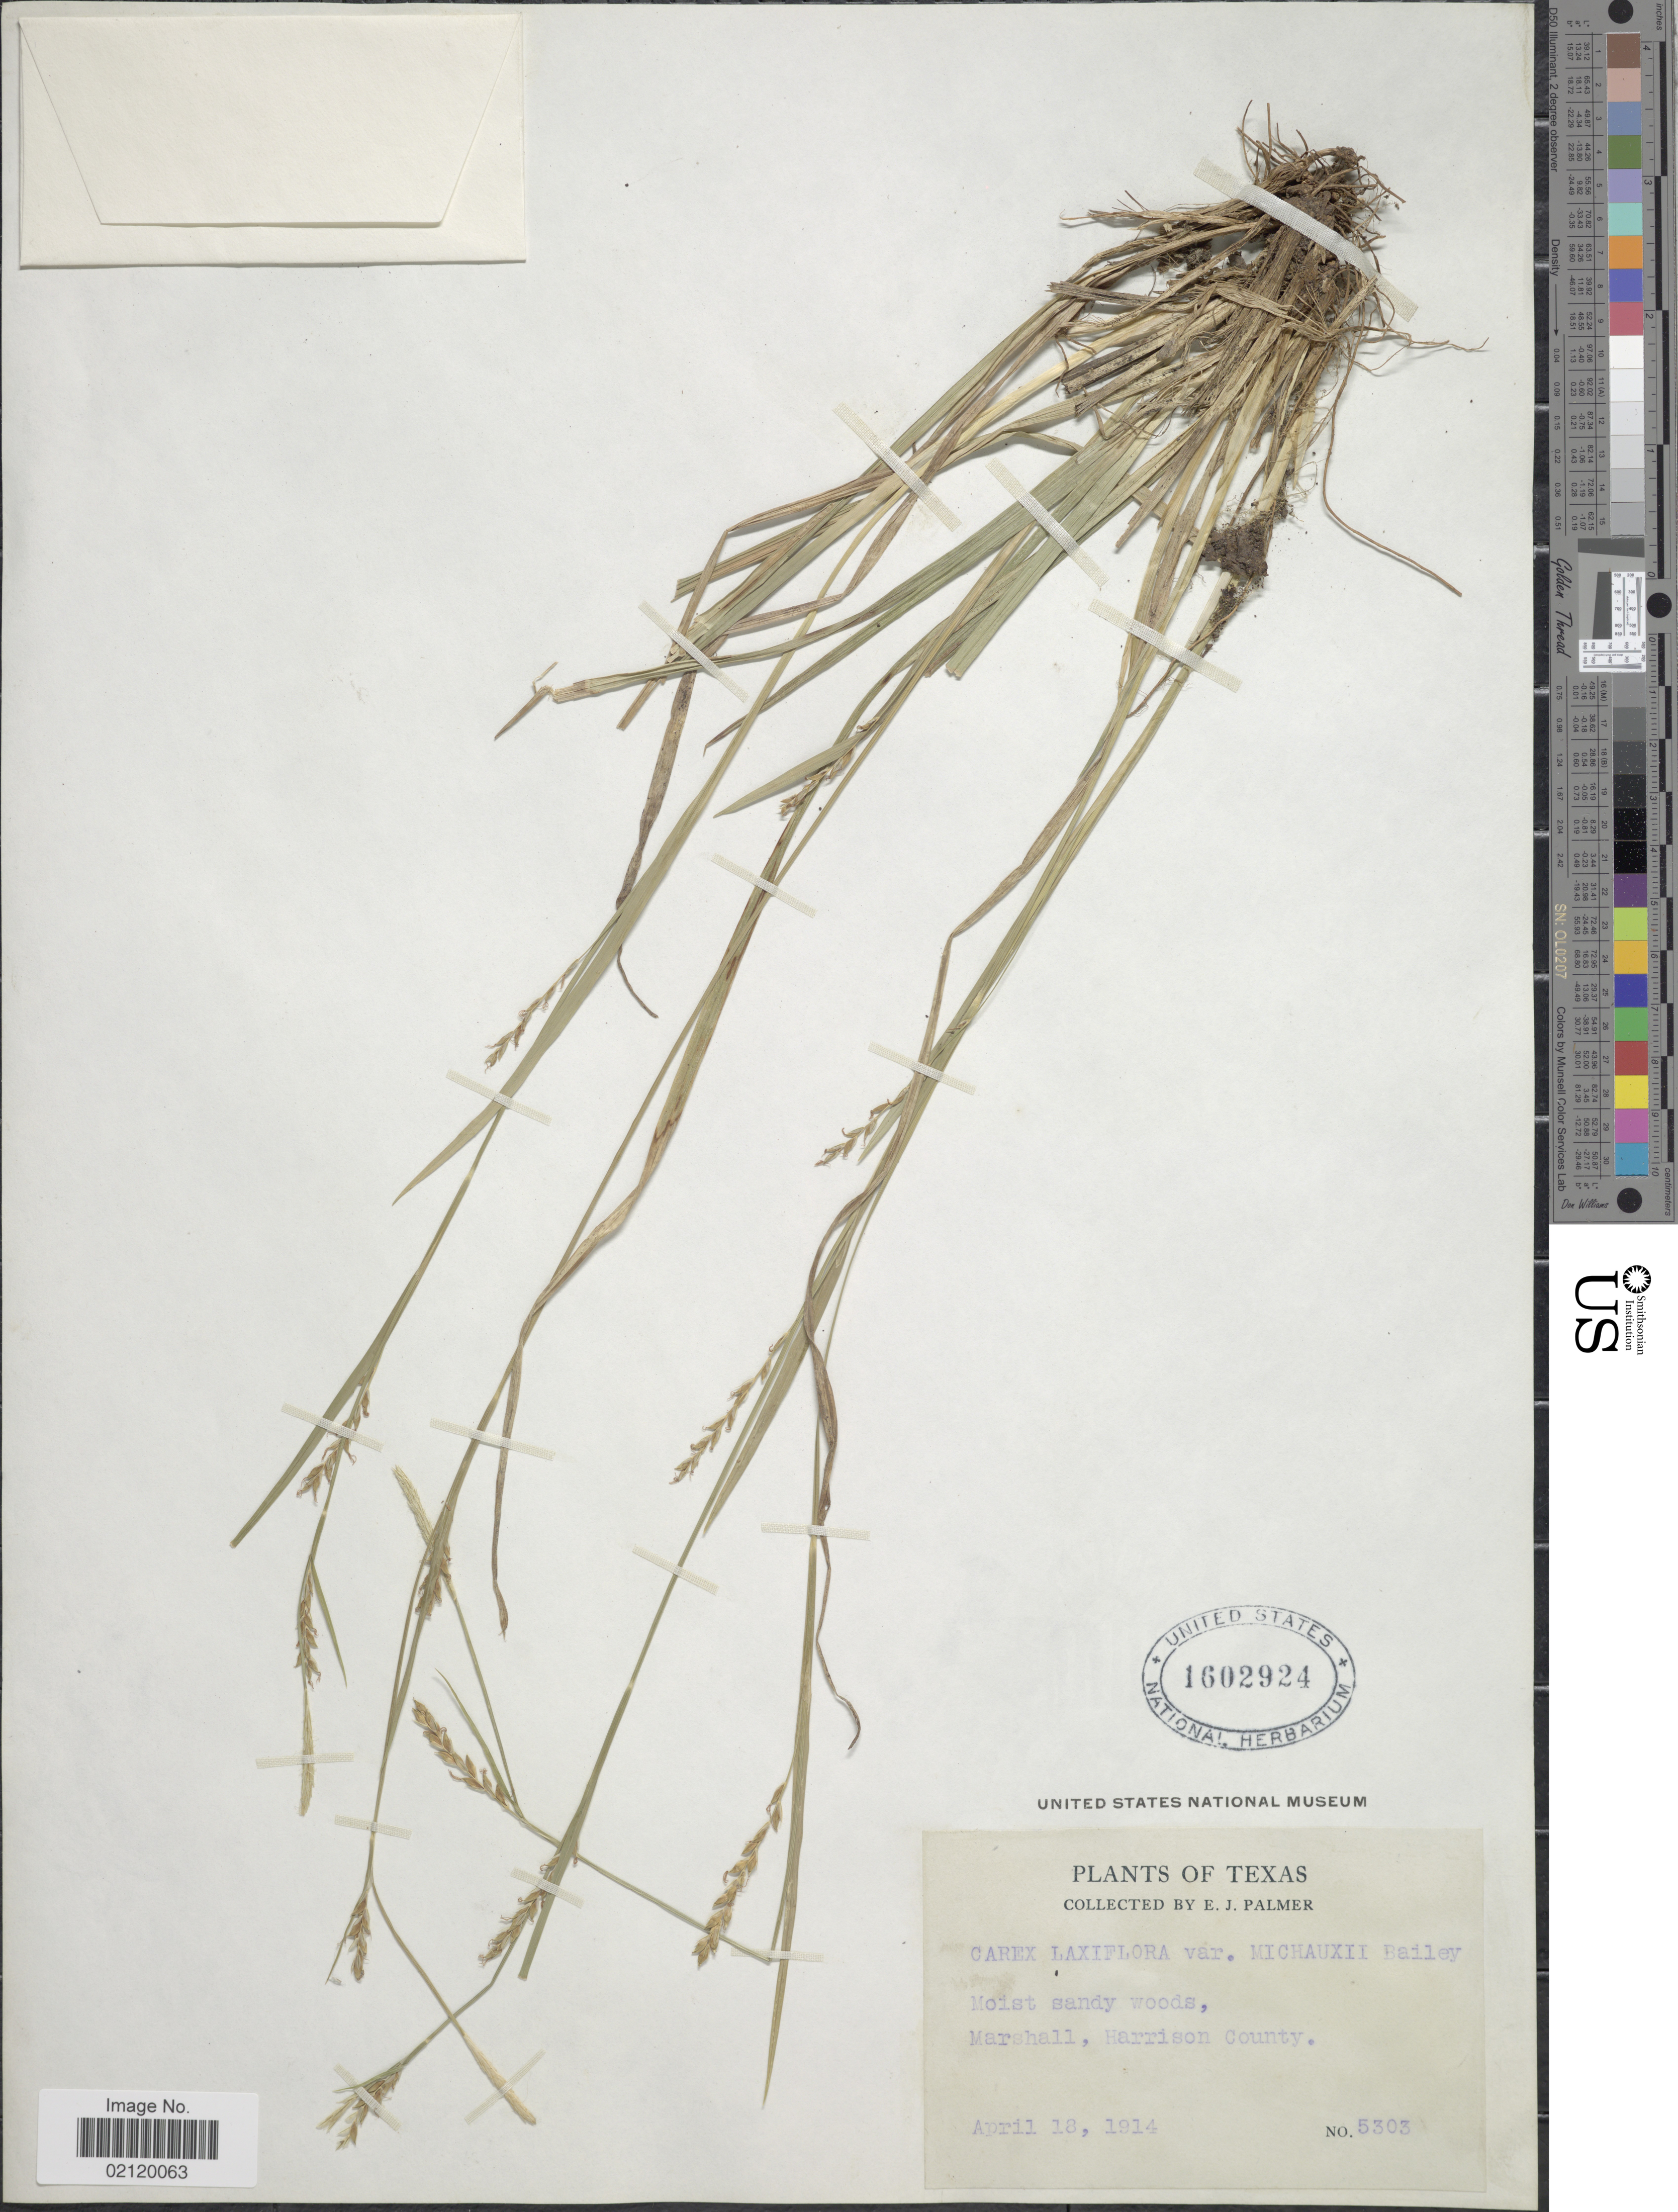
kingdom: Plantae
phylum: Tracheophyta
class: Liliopsida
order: Poales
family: Cyperaceae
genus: Carex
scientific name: Carex laxiflora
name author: Lam.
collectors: E. J. Palmer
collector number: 5303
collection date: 1914-04-18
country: United States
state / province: Texas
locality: Moist sandy woods, Marshell, Harrison County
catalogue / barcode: US 1602924